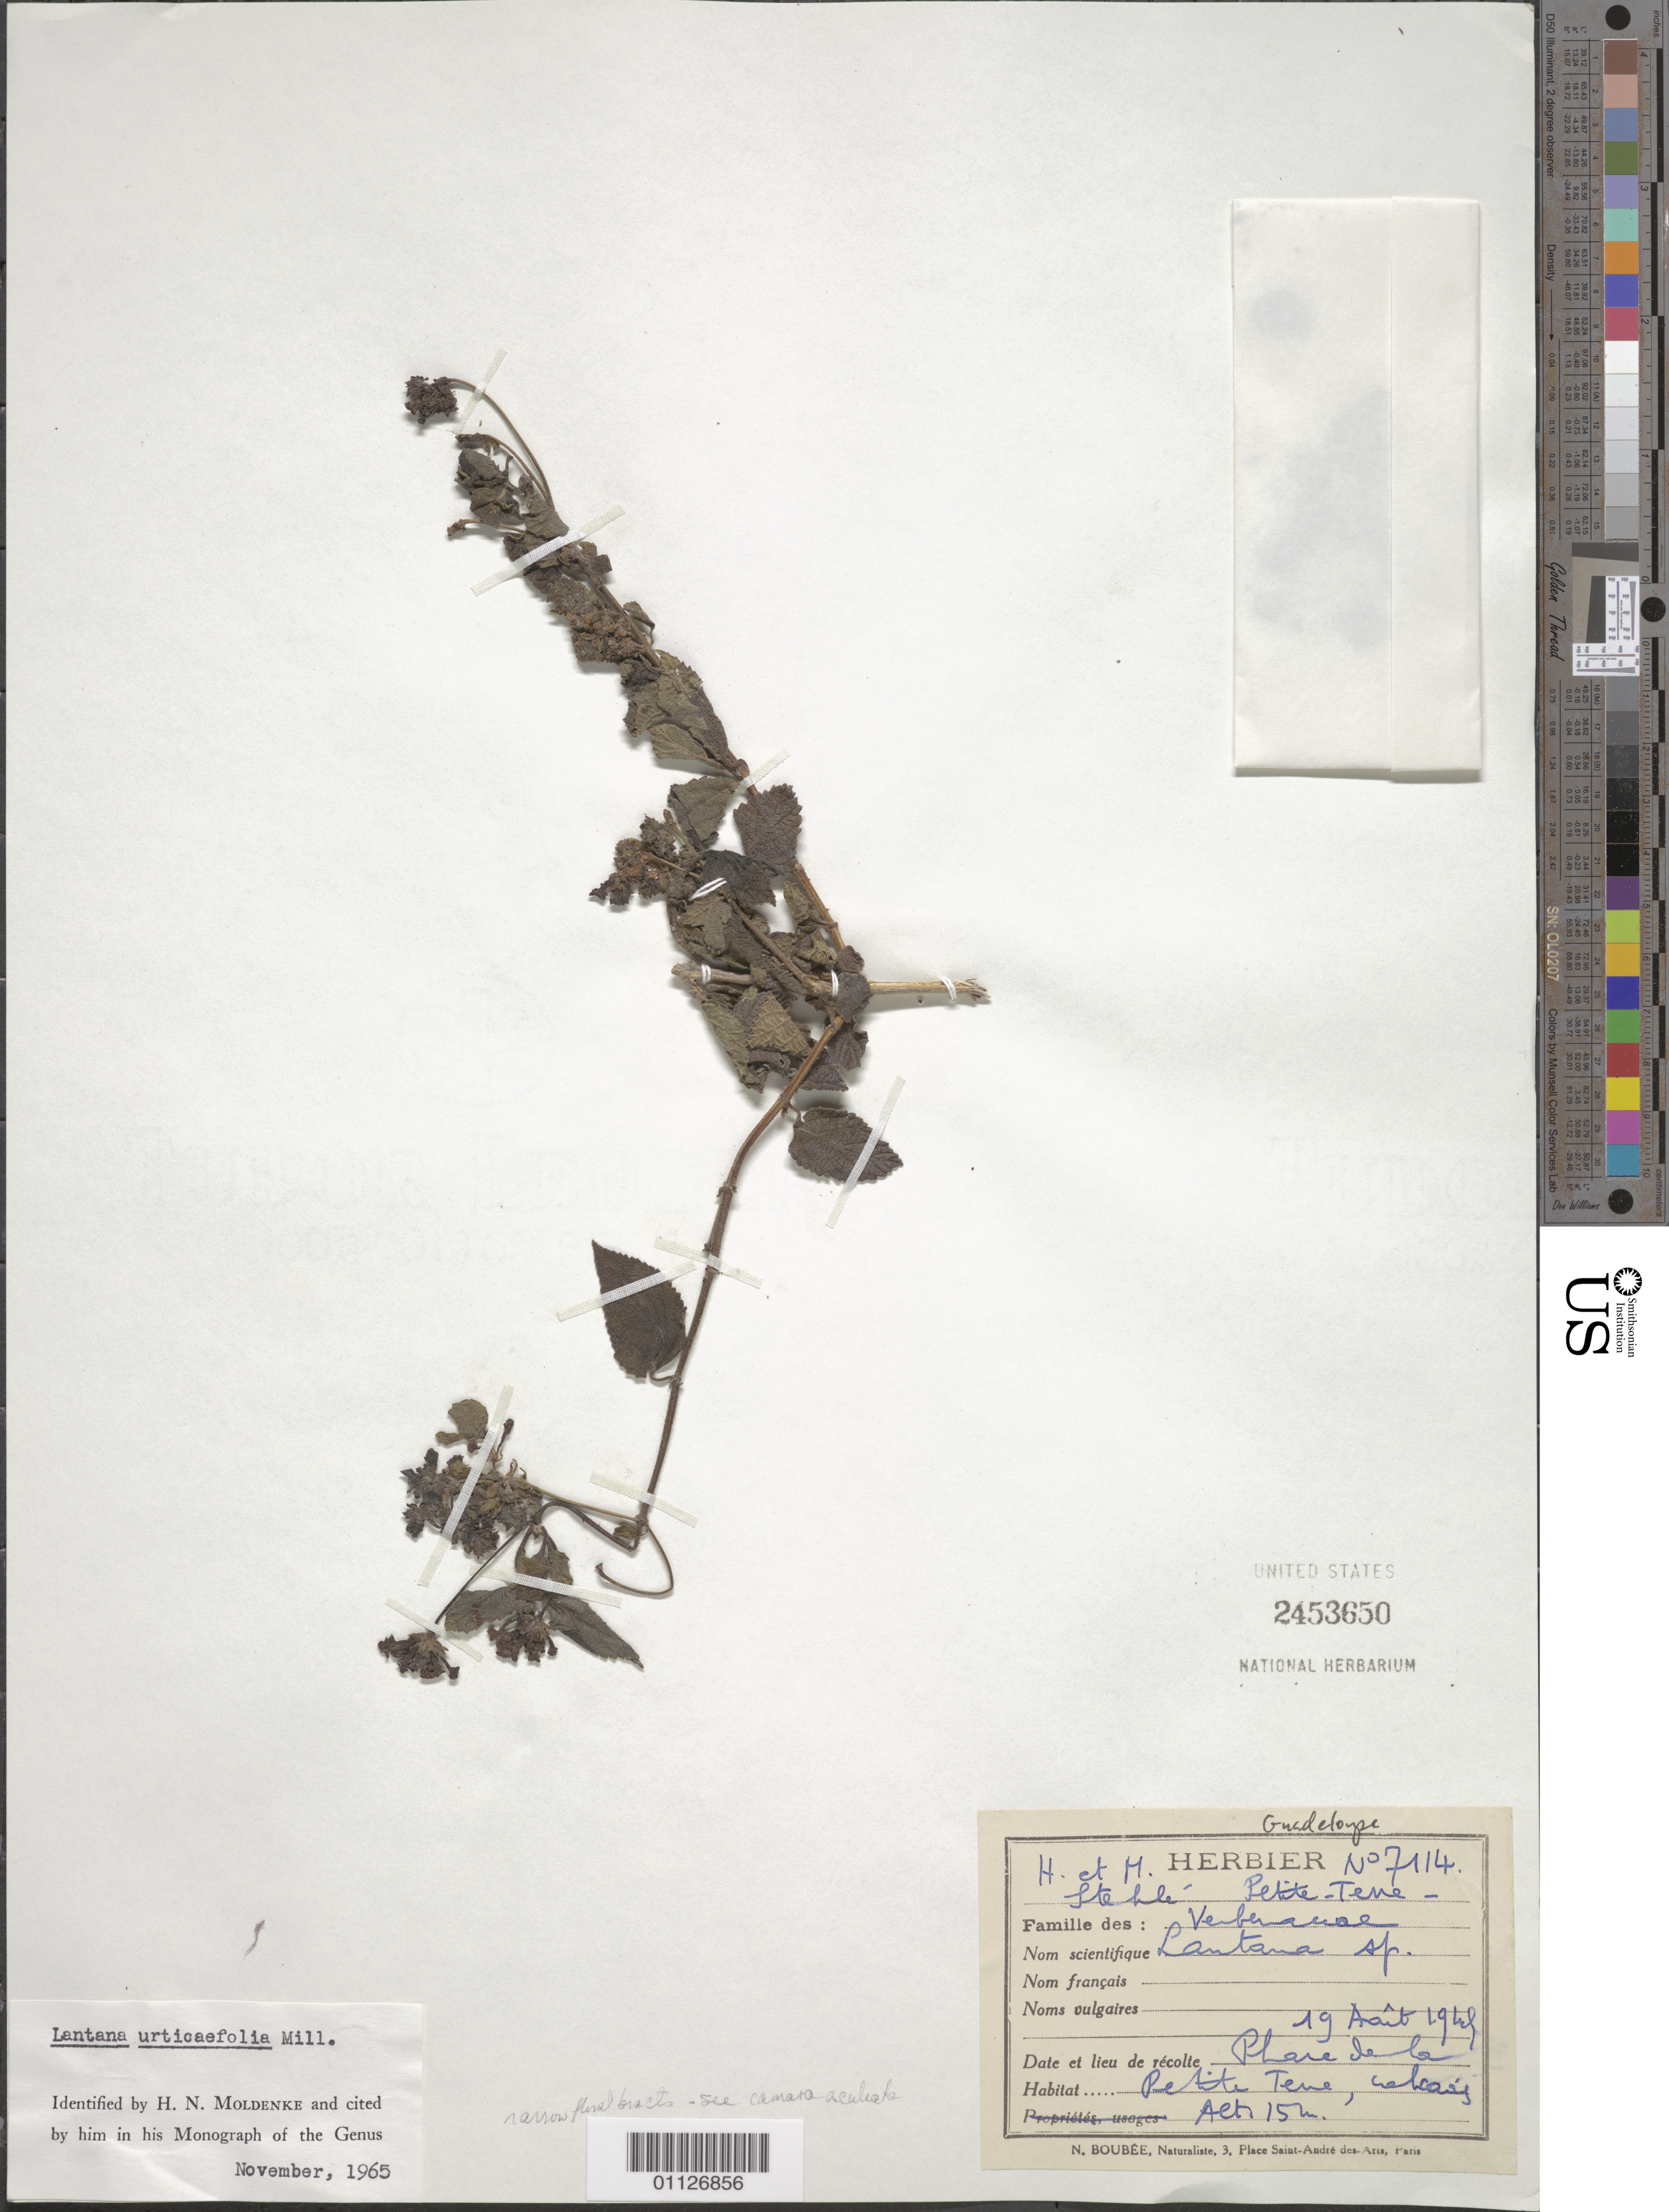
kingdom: Plantae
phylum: Tracheophyta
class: Magnoliopsida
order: Lamiales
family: Verbenaceae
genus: Lantana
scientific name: Lantana urticifolia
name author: Mill.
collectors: H. Stehlé & M. Stehlé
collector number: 7114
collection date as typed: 19 Aug 1949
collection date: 1949-08-19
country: Guadeloupe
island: Petite Terre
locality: Phare de la Petite Terre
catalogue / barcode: US 2453650